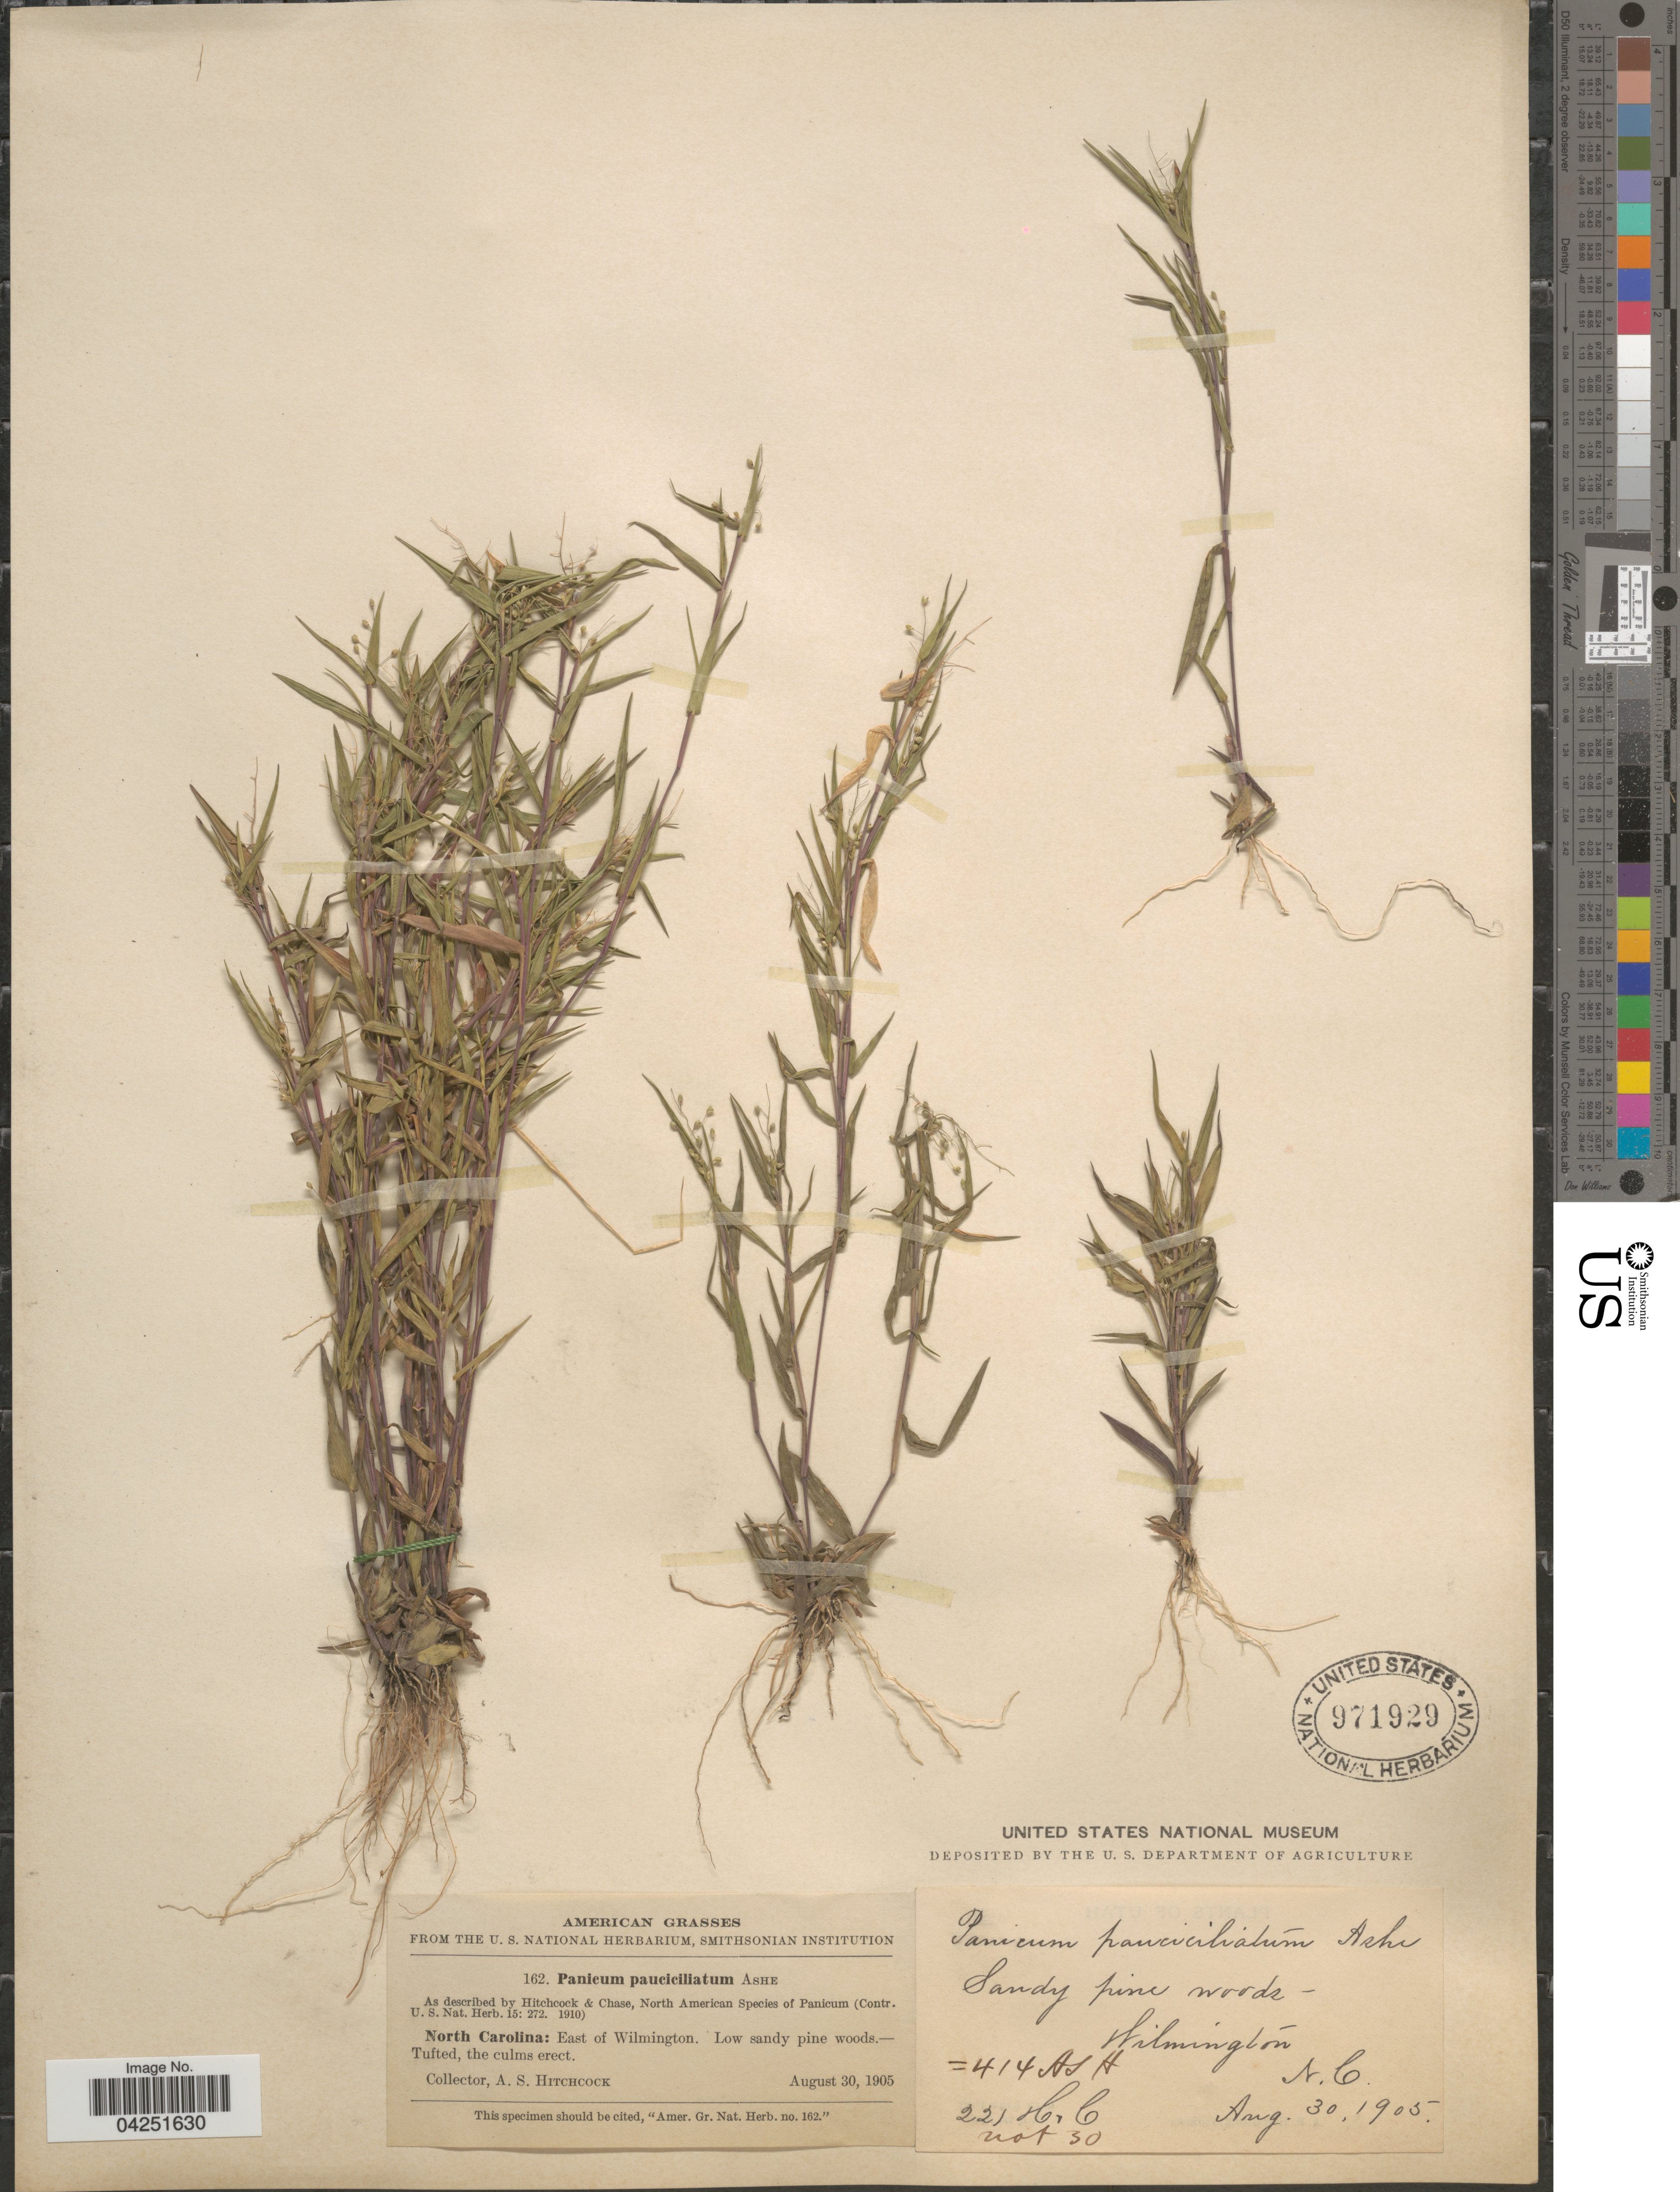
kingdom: Plantae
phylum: Tracheophyta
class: Liliopsida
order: Poales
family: Poaceae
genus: Dichanthelium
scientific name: Dichanthelium acuminatum var. acuminatum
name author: (Sw.) Gould & C.A. Clark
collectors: A. S. Hitchcock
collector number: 414/221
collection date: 1905-08-30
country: United States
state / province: North Carolina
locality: East of Wilmington.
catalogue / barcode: US 971929